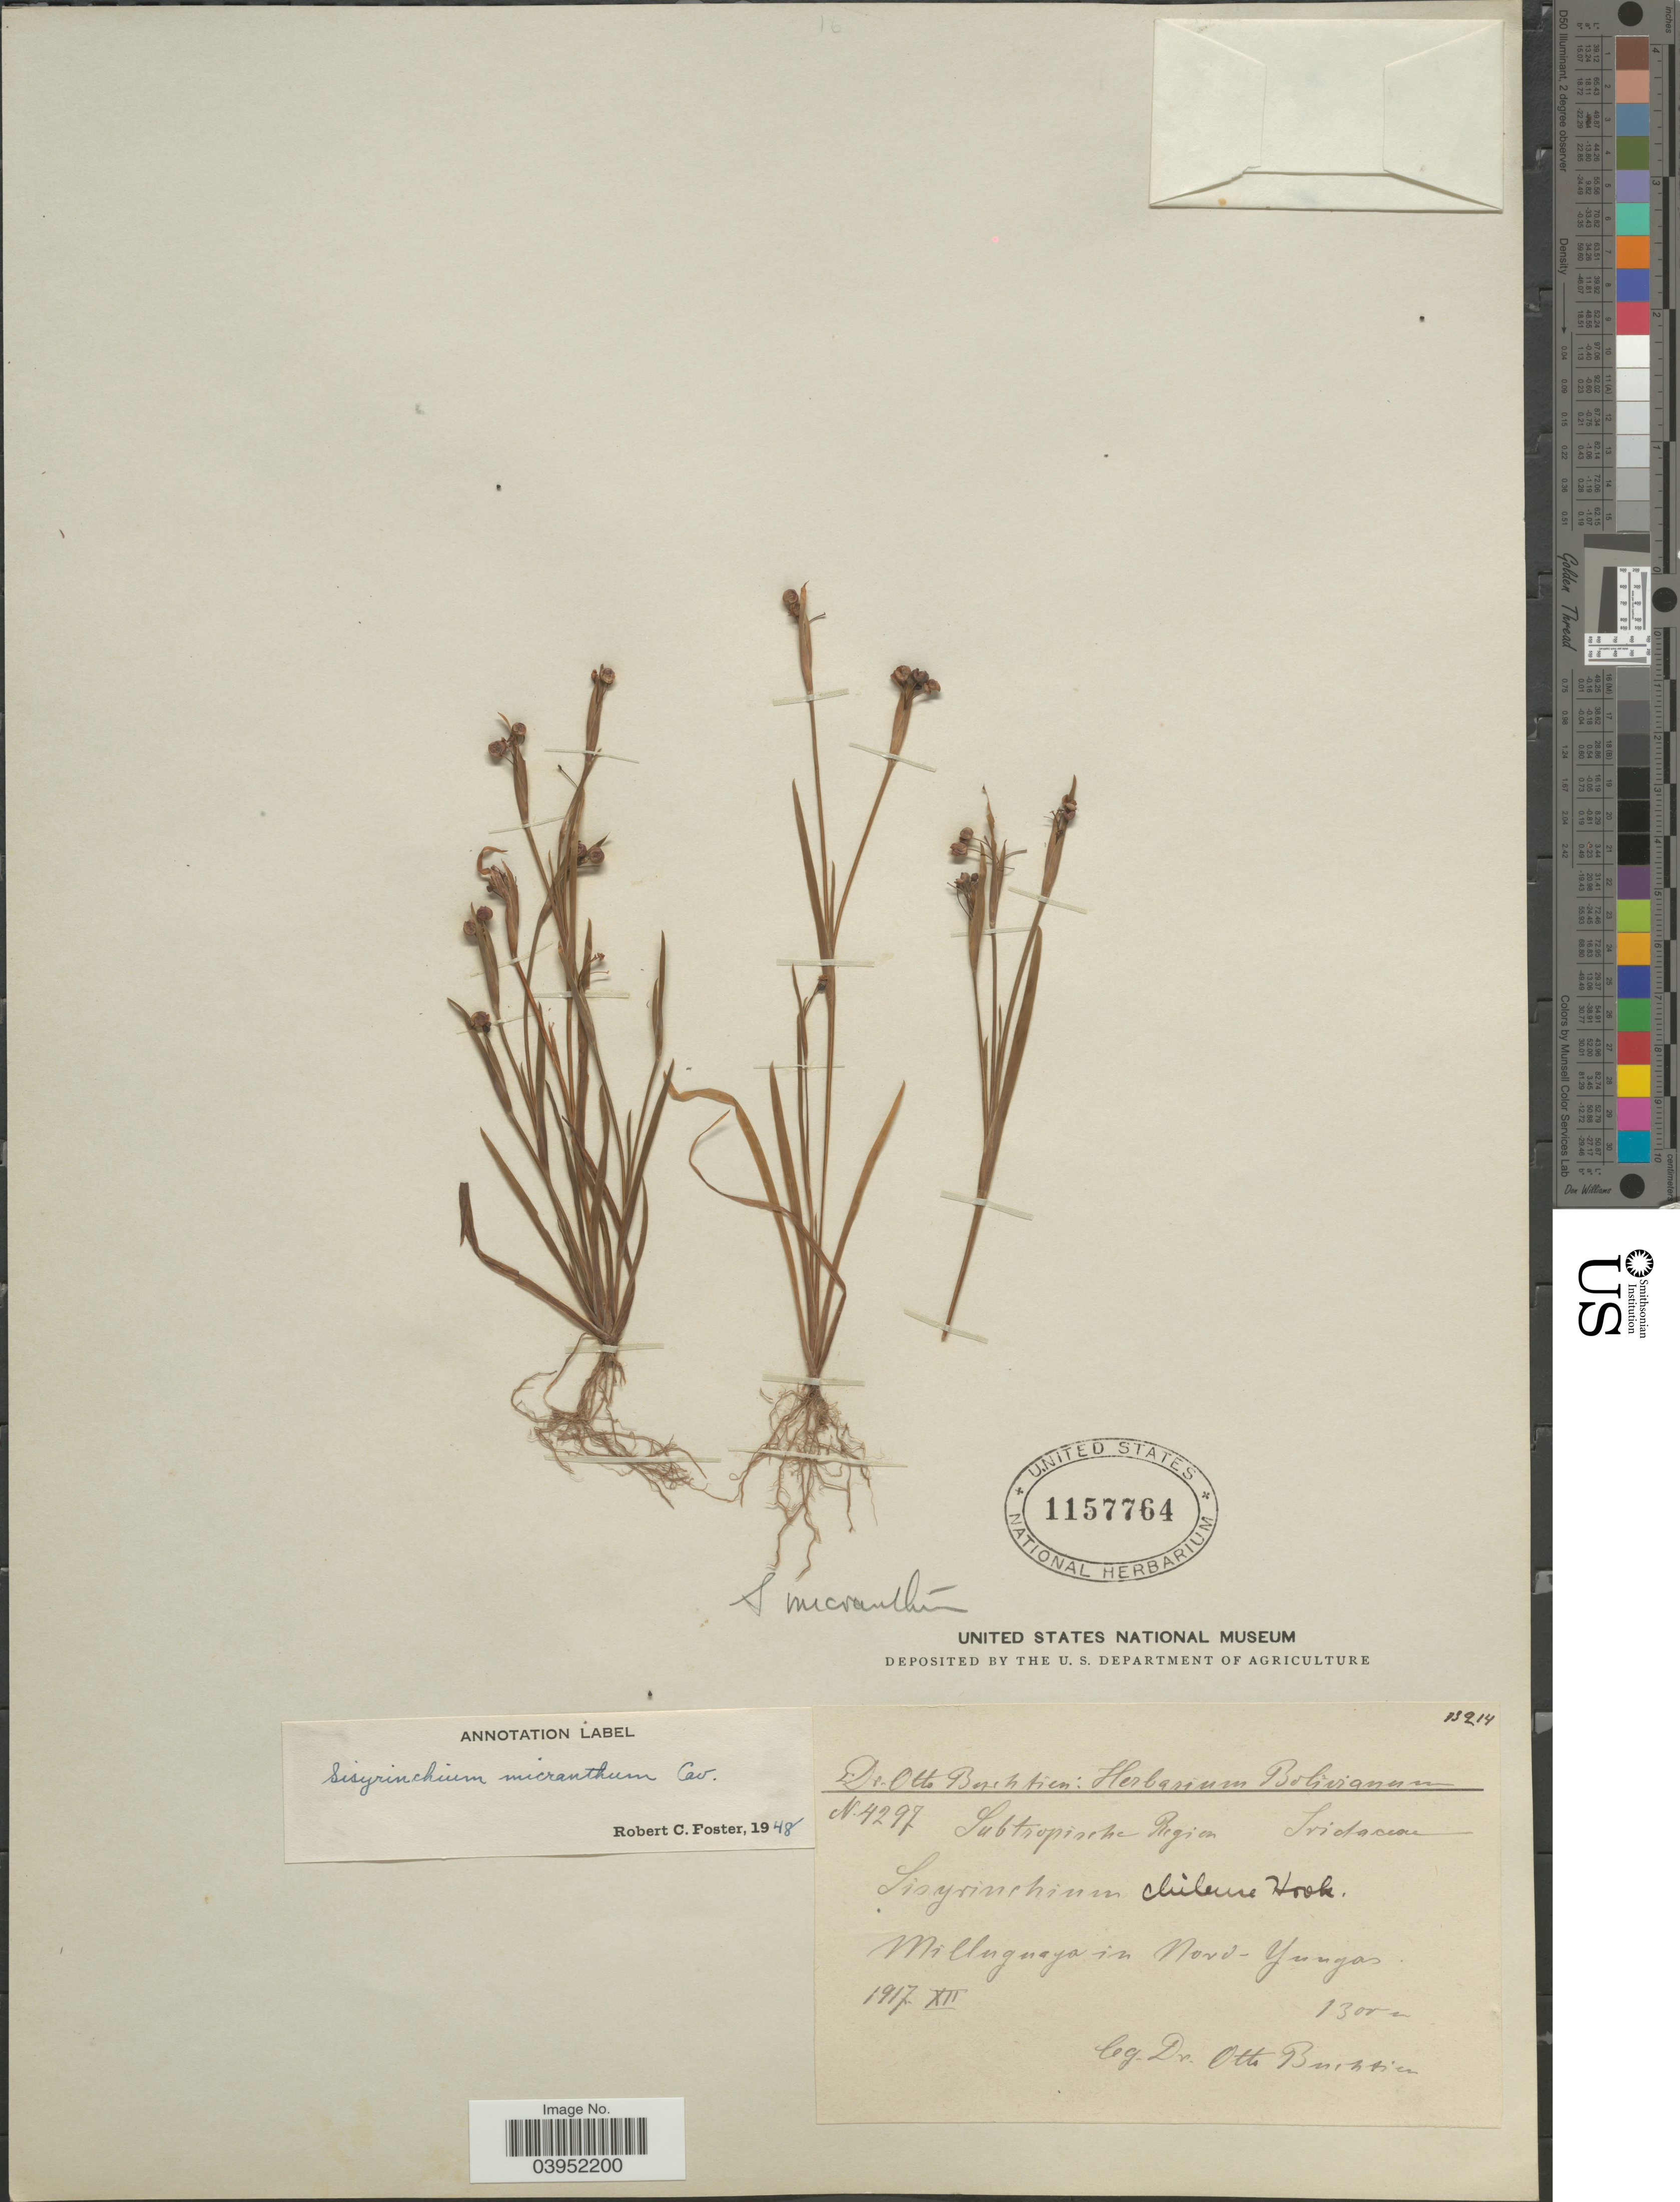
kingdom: Plantae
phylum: Tracheophyta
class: Liliopsida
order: Asparagales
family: Iridaceae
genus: Sisyrinchium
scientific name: Sisyrinchium micranthum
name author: Cav.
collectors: O. Buchtien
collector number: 4297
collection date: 1917-12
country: Bolivia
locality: Subtropische Region. Milluguaya in Nord-Yungas.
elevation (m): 1300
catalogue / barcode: US 1157764